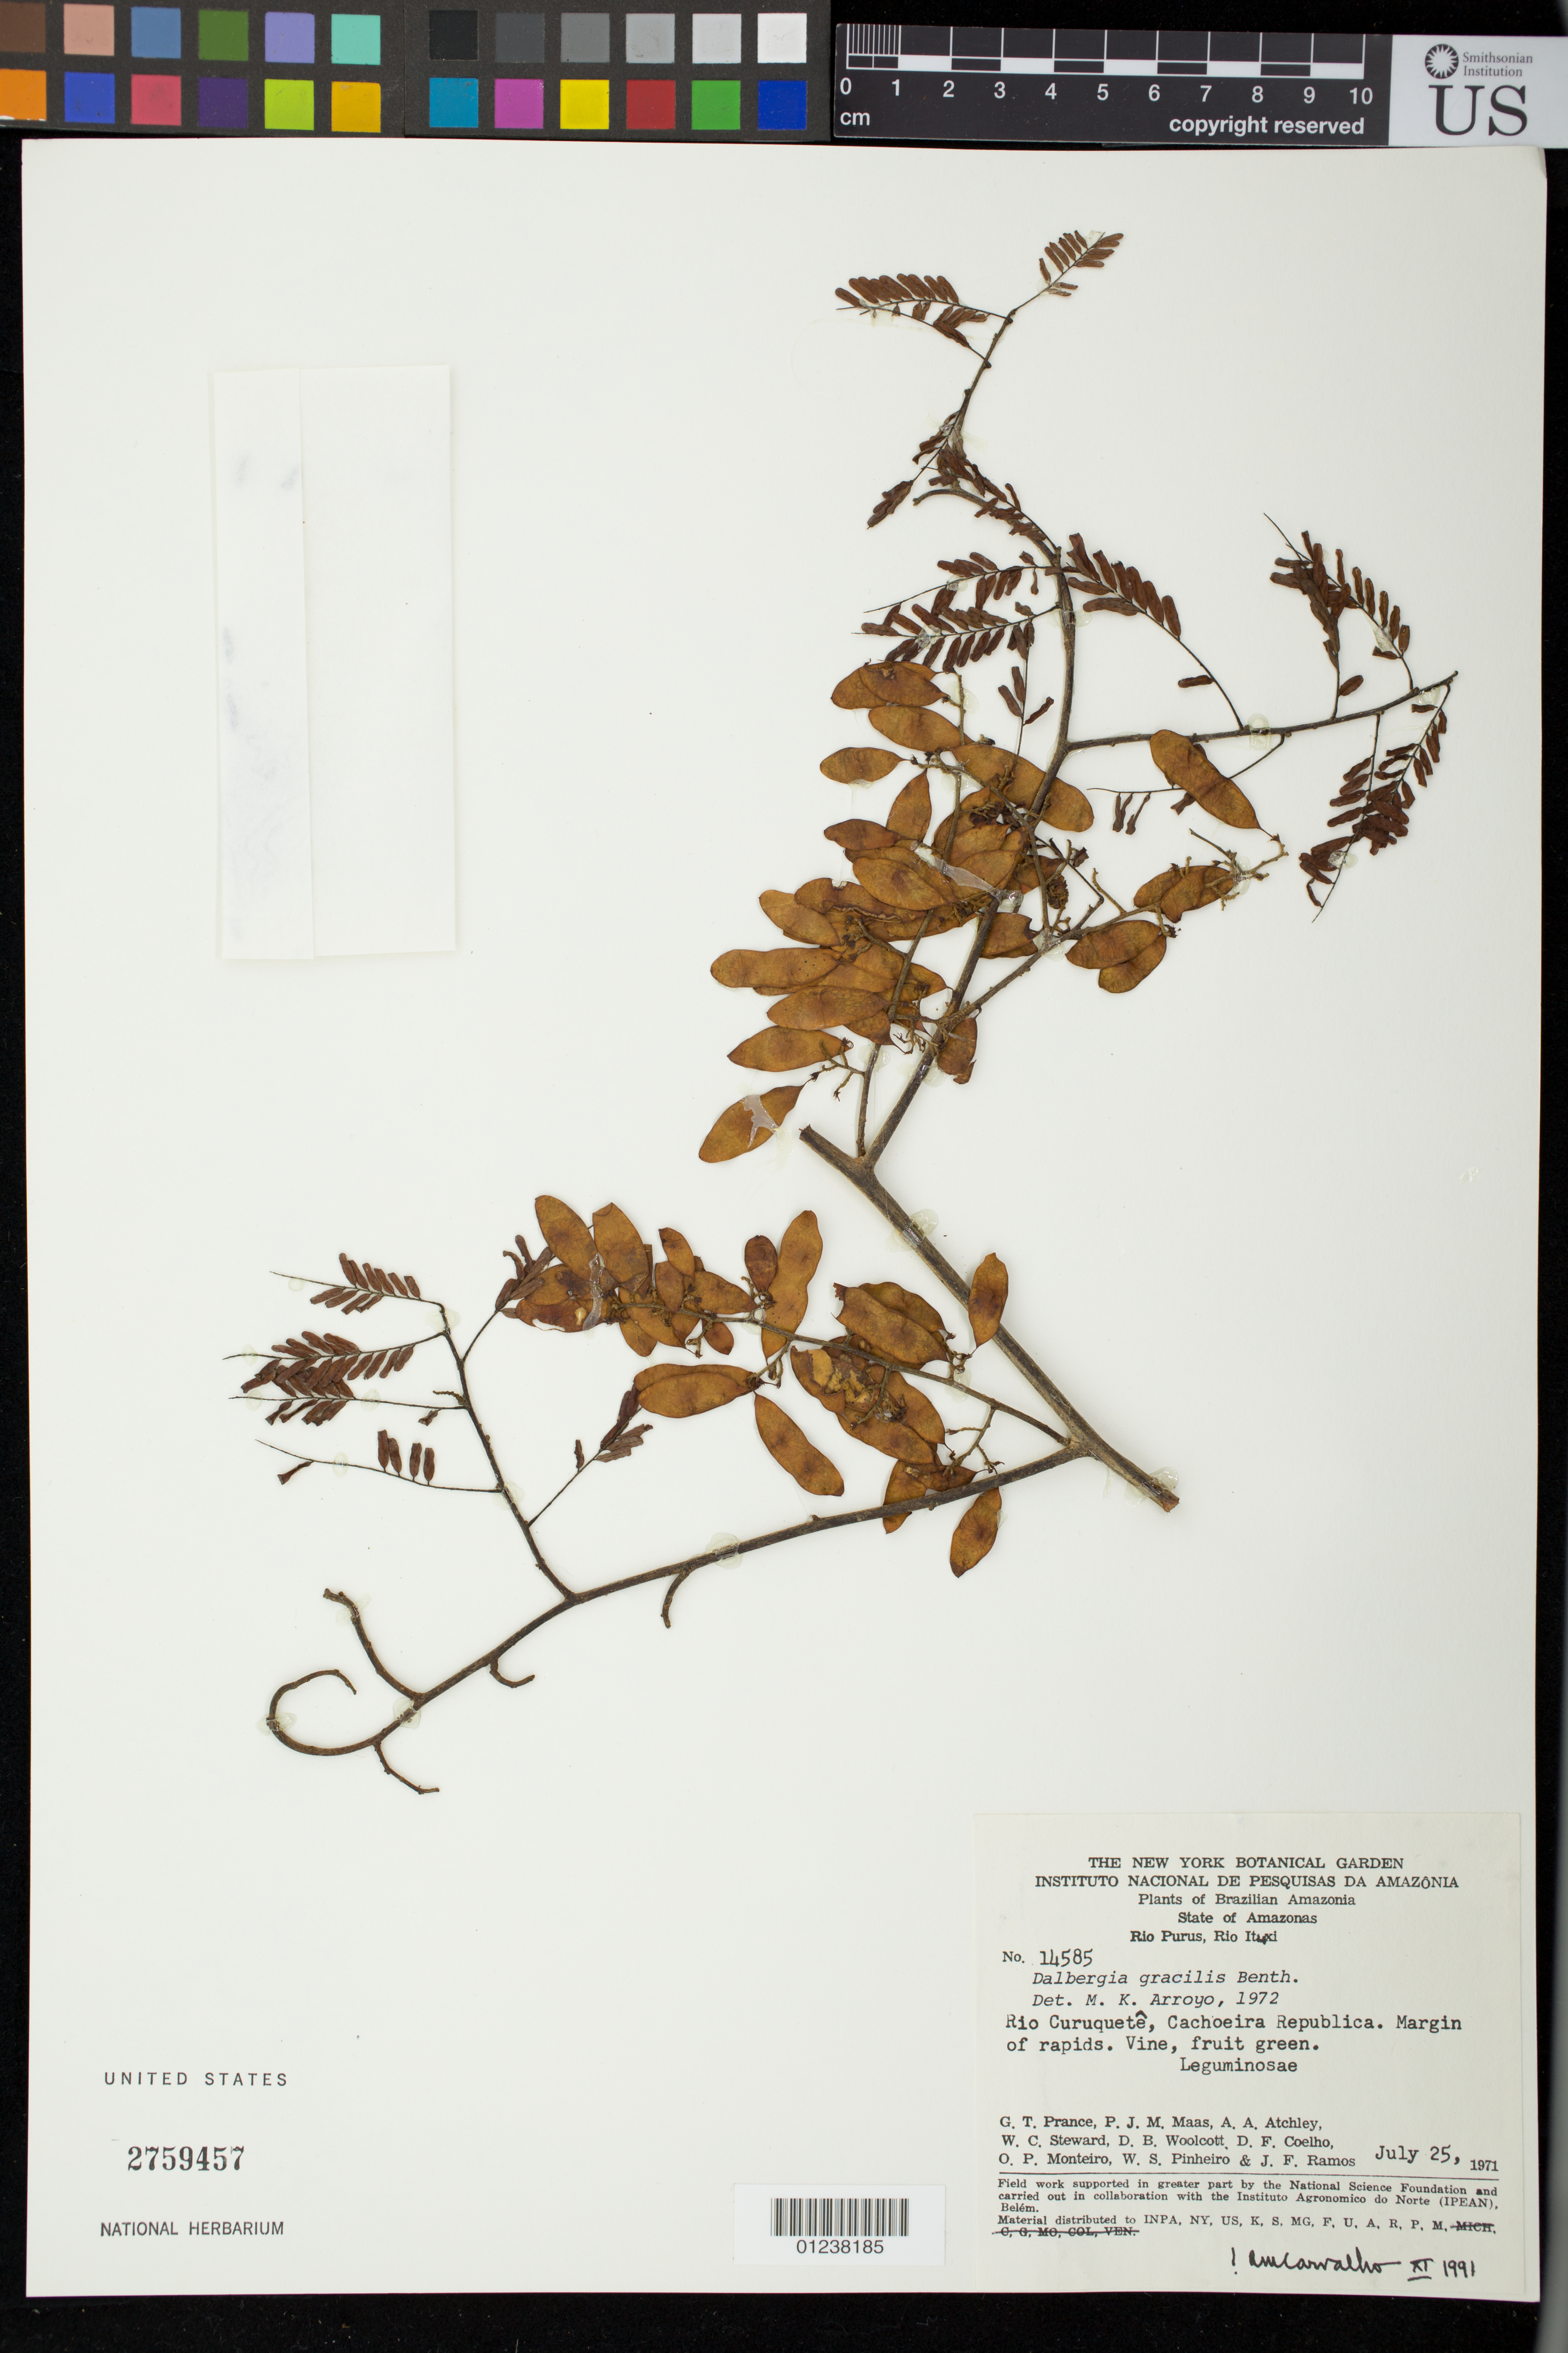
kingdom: Plantae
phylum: Tracheophyta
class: Magnoliopsida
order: Fabales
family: Fabaceae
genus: Dalbergia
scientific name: Dalbergia gracilis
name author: Benth.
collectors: G. T. Prance, P. Maas, A. A. Atchley, W. C. Steward, D. B. Woolcott, D. F. Coêlho, O. P. Monteiro, W. S. Pinheiro & J. F. Ramos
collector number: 14585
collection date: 1971-07-25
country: Brazil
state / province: Amazonas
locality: Rio Curuquete, Cachoeira Republica.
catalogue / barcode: US 2759457